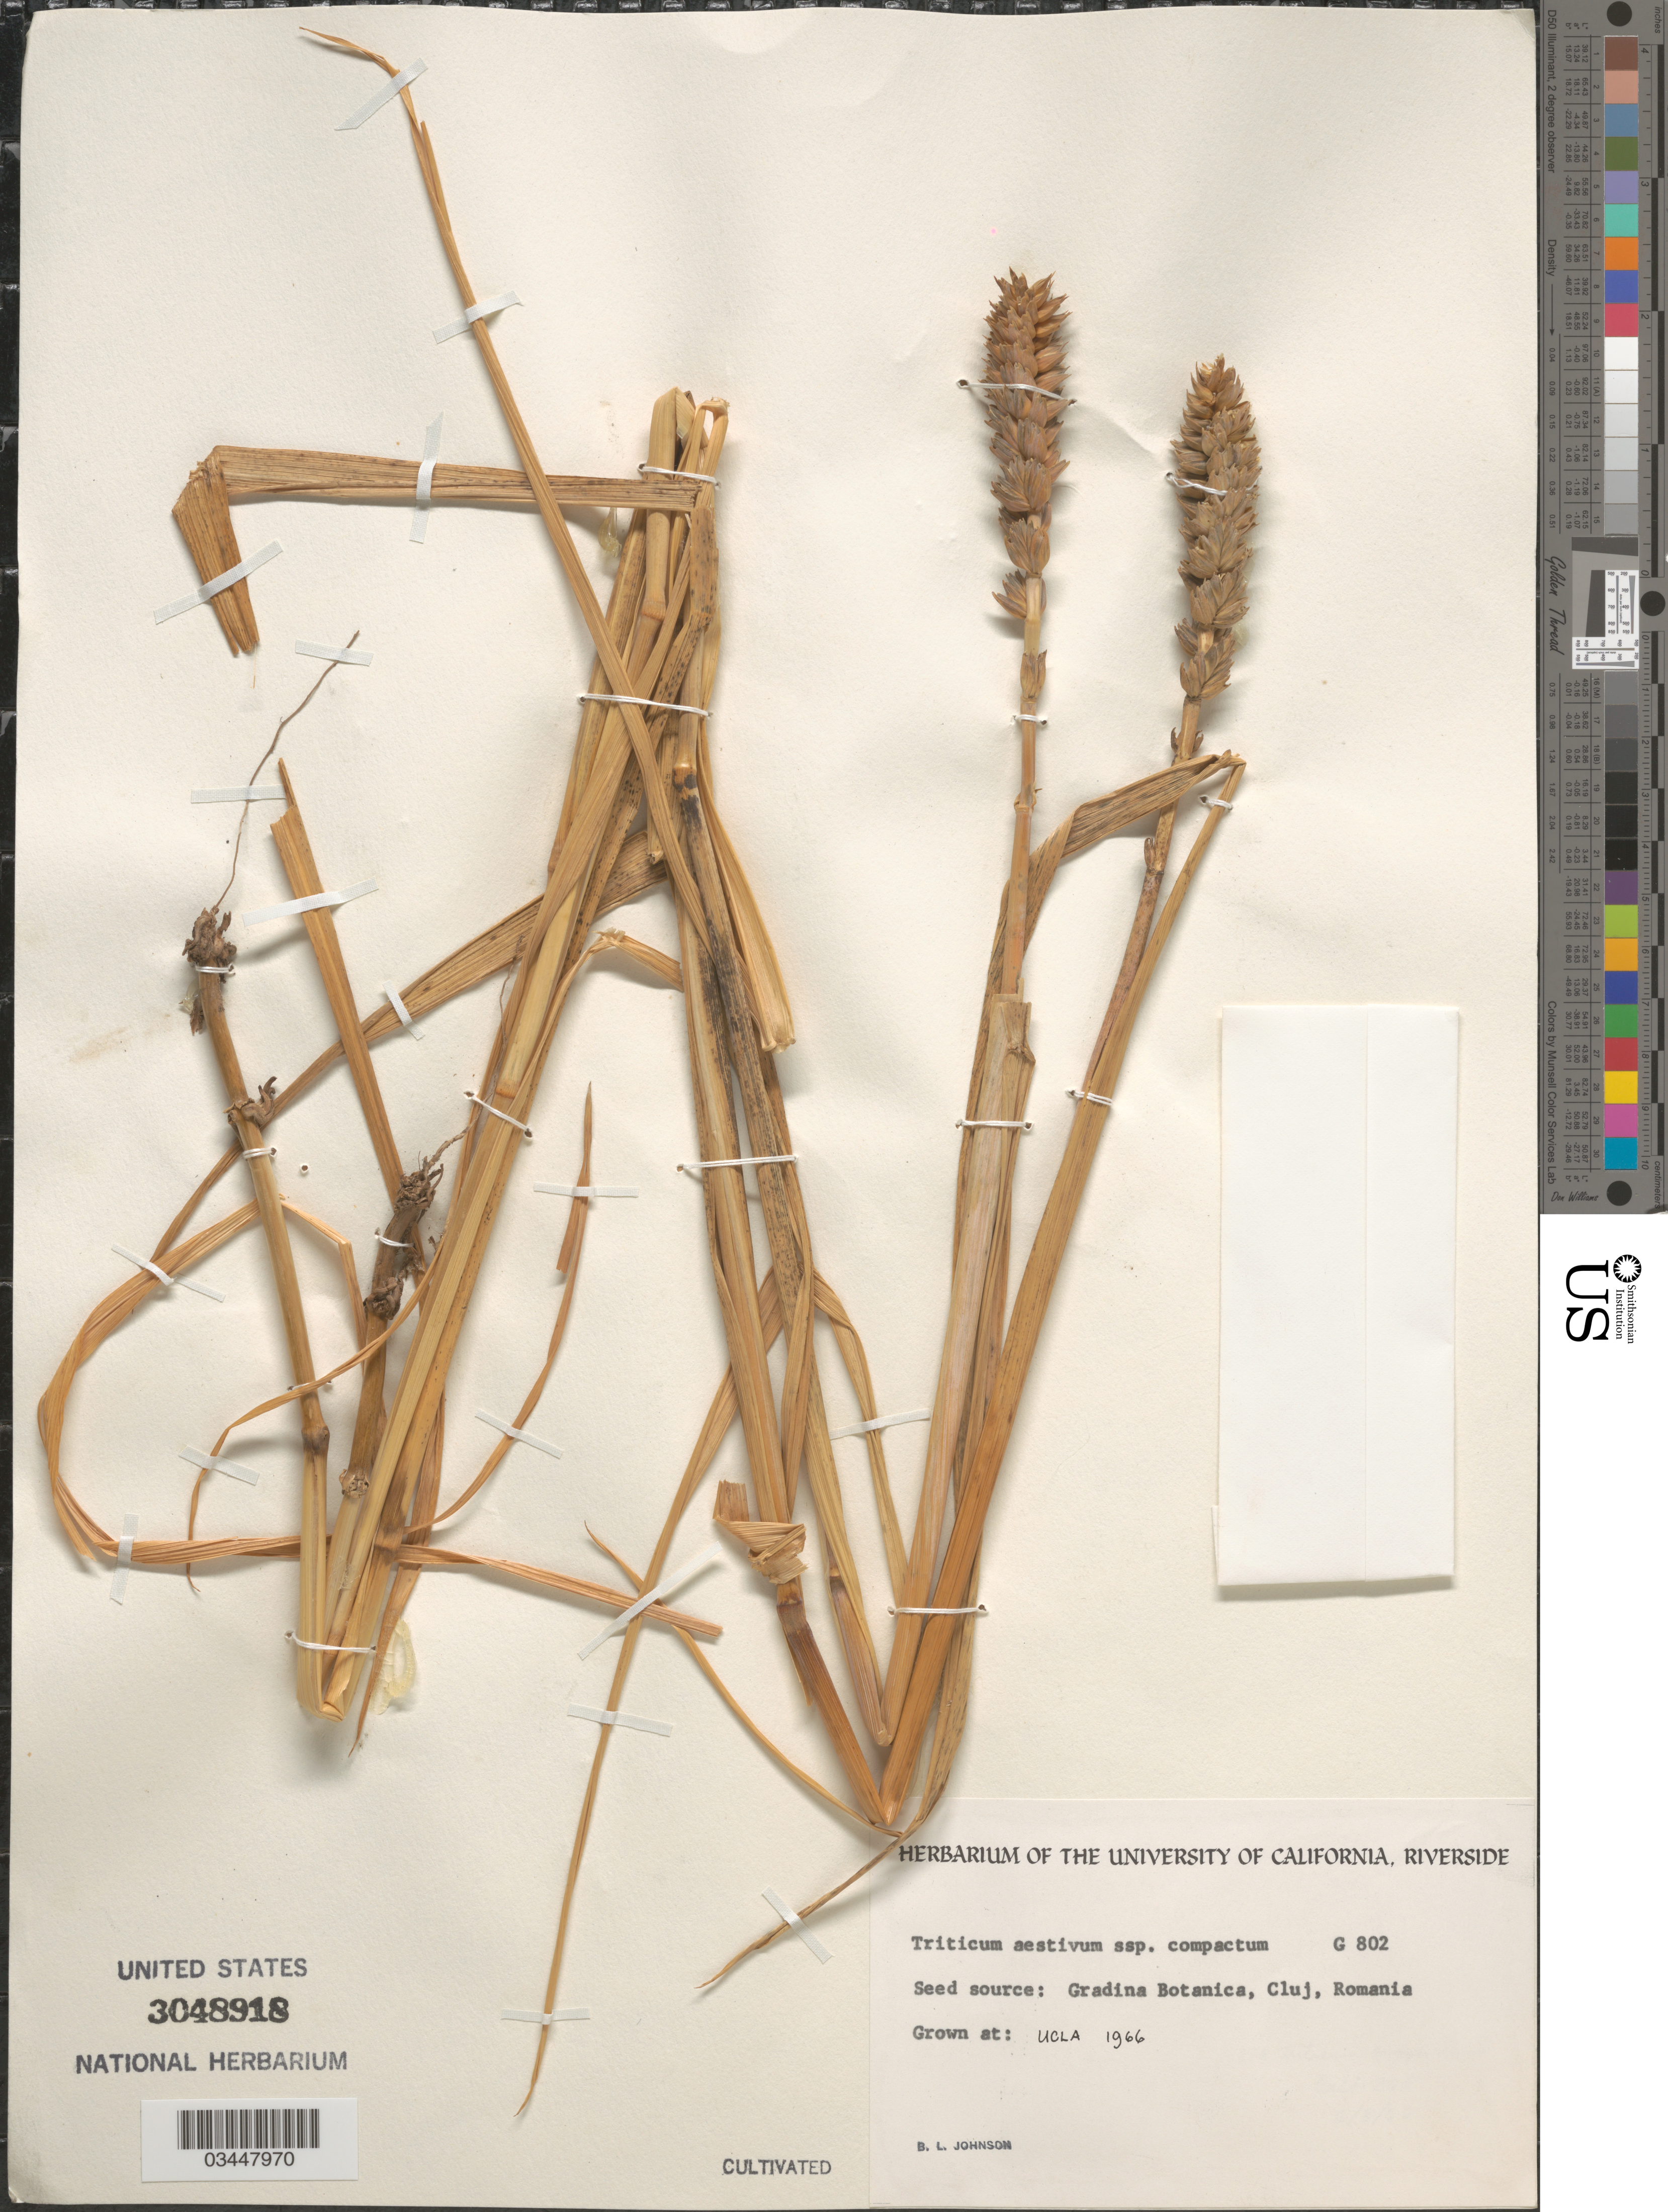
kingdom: Plantae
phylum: Tracheophyta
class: Liliopsida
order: Poales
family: Poaceae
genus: Triticum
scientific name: Triticum aestivum subsp. compactum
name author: (Host) Mackey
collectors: B. Johnson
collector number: G802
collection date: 1966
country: United States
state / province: California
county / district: Los Angeles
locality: UCLA.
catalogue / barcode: US 3048918